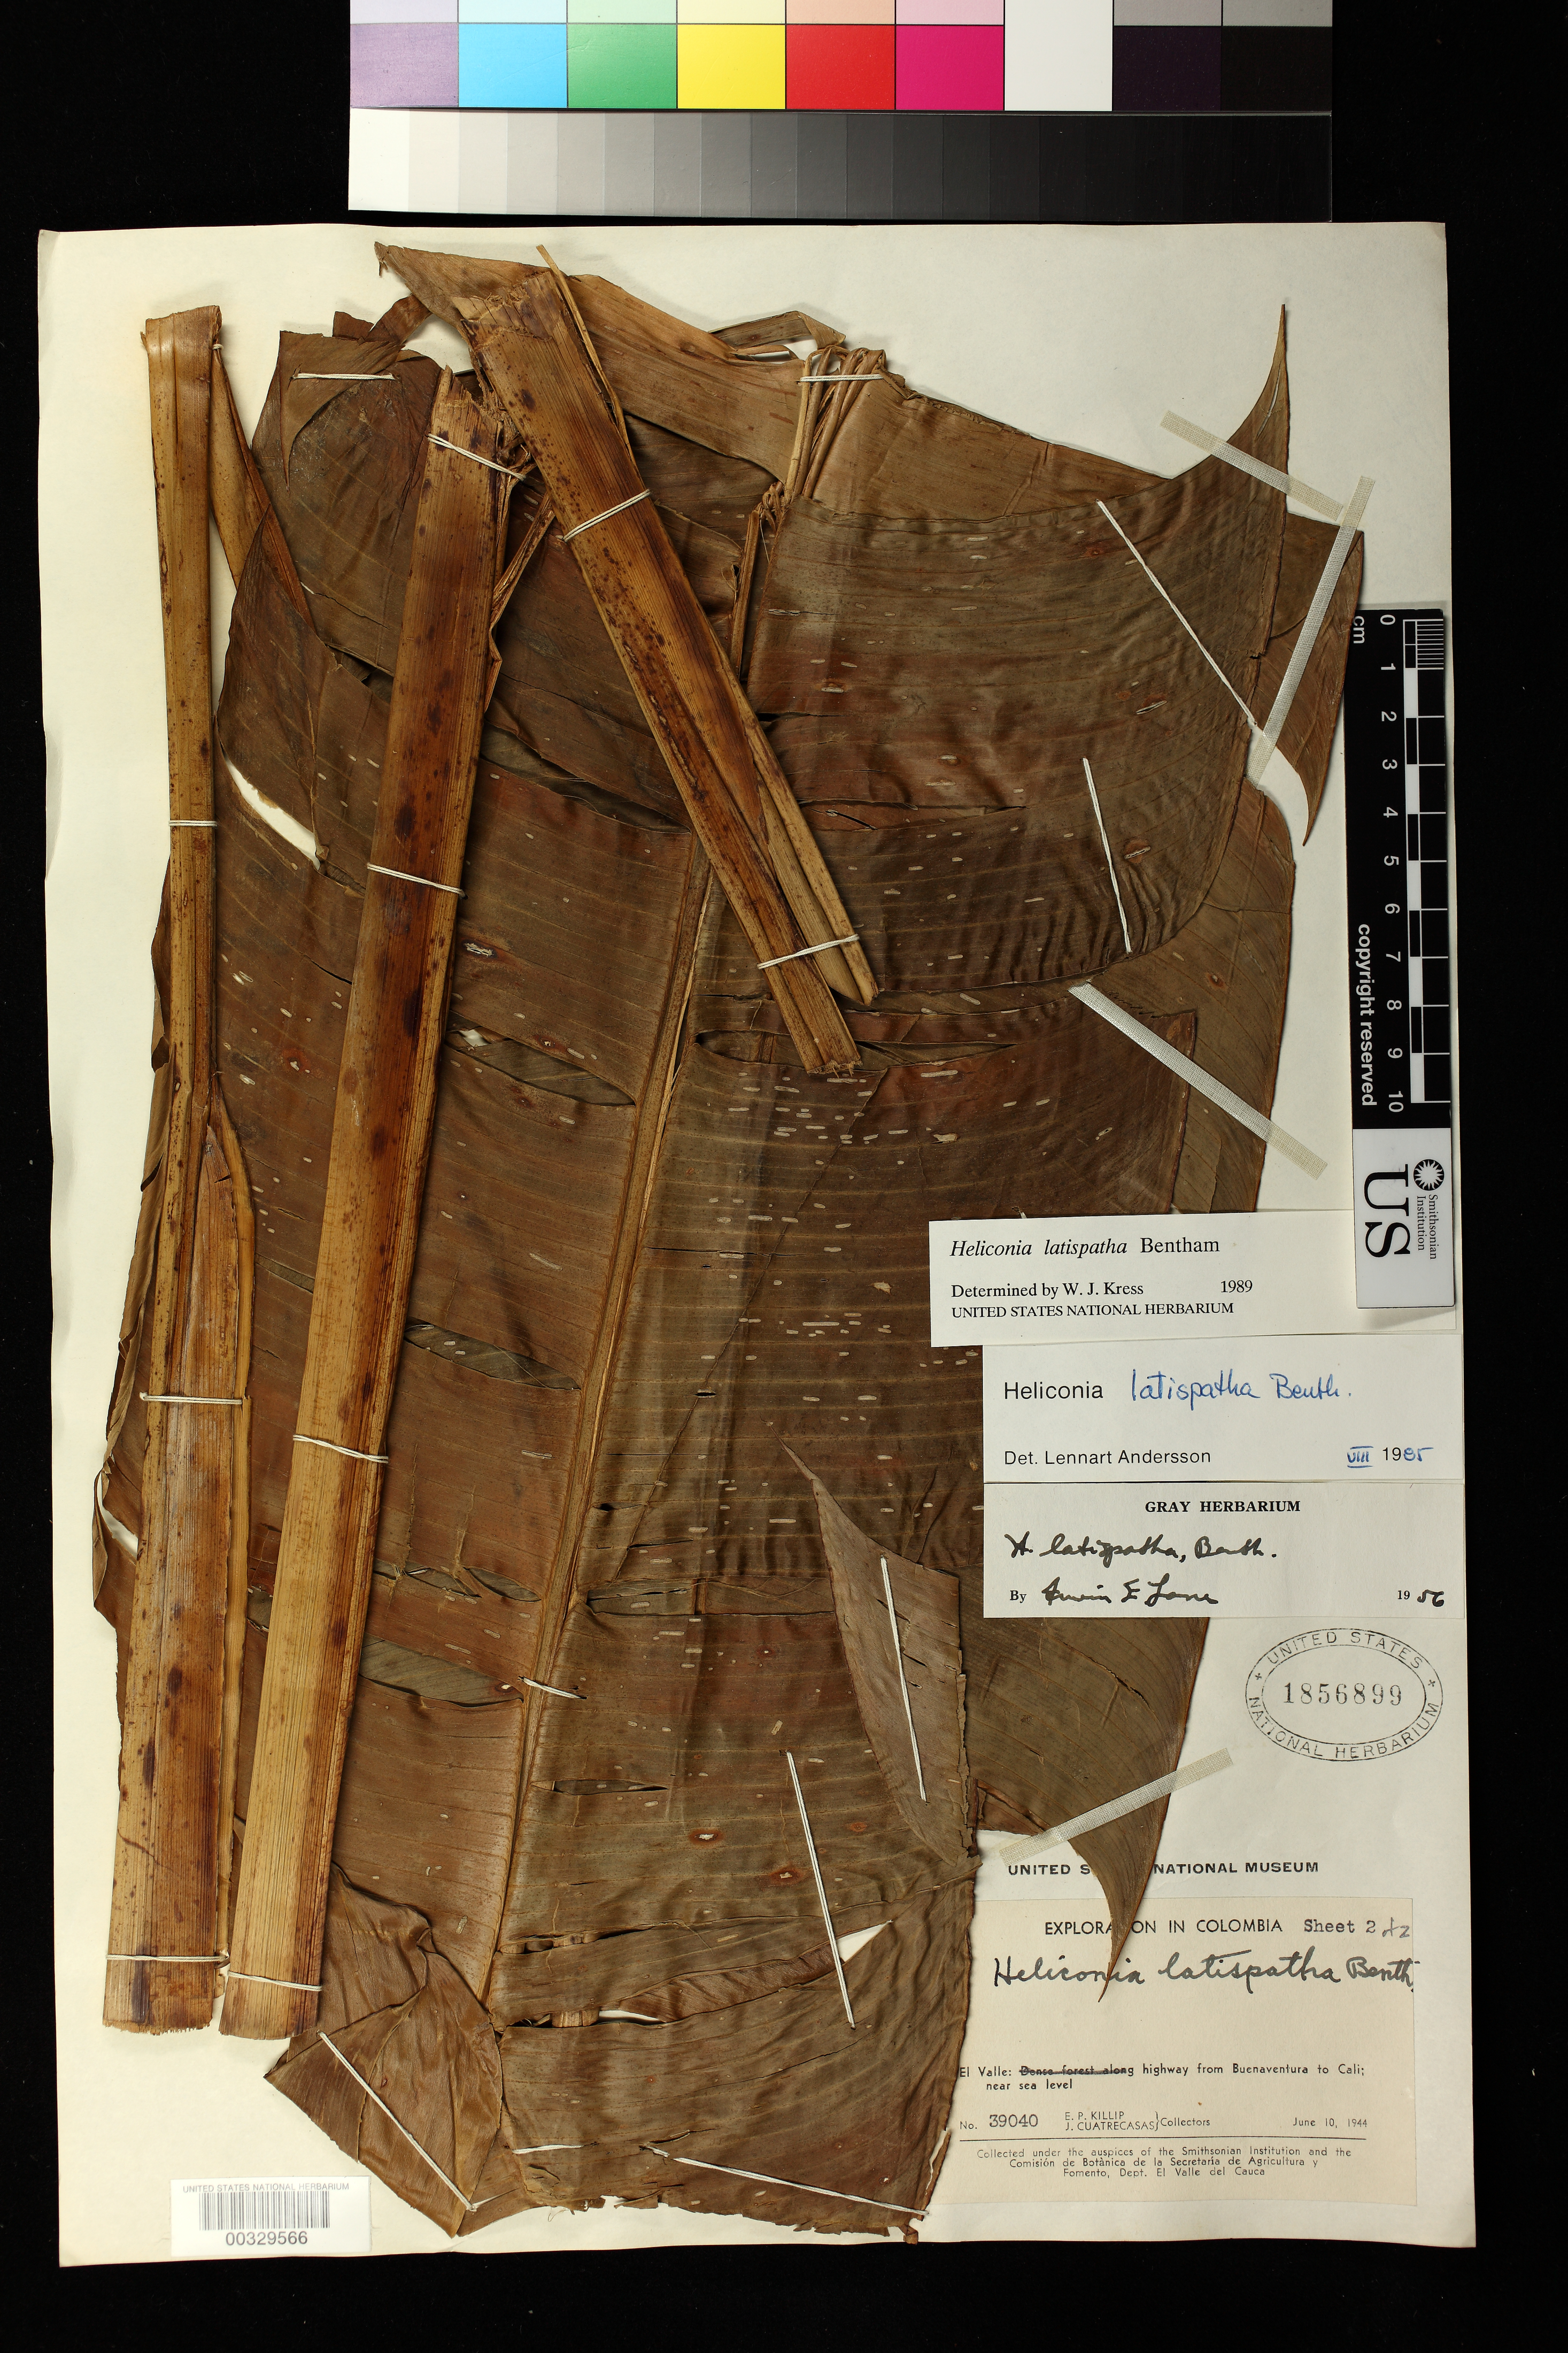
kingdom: Plantae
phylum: Tracheophyta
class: Liliopsida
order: Zingiberales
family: Heliconiaceae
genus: Heliconia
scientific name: Heliconia latispatha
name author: Benth.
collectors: E. P. Killip & J. Cuatrecasas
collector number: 39040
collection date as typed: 10 Jun 1944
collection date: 1944-06-10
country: Colombia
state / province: Valle del Cauca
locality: Highway from Buena Ventura to Cali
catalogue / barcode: US 1856899